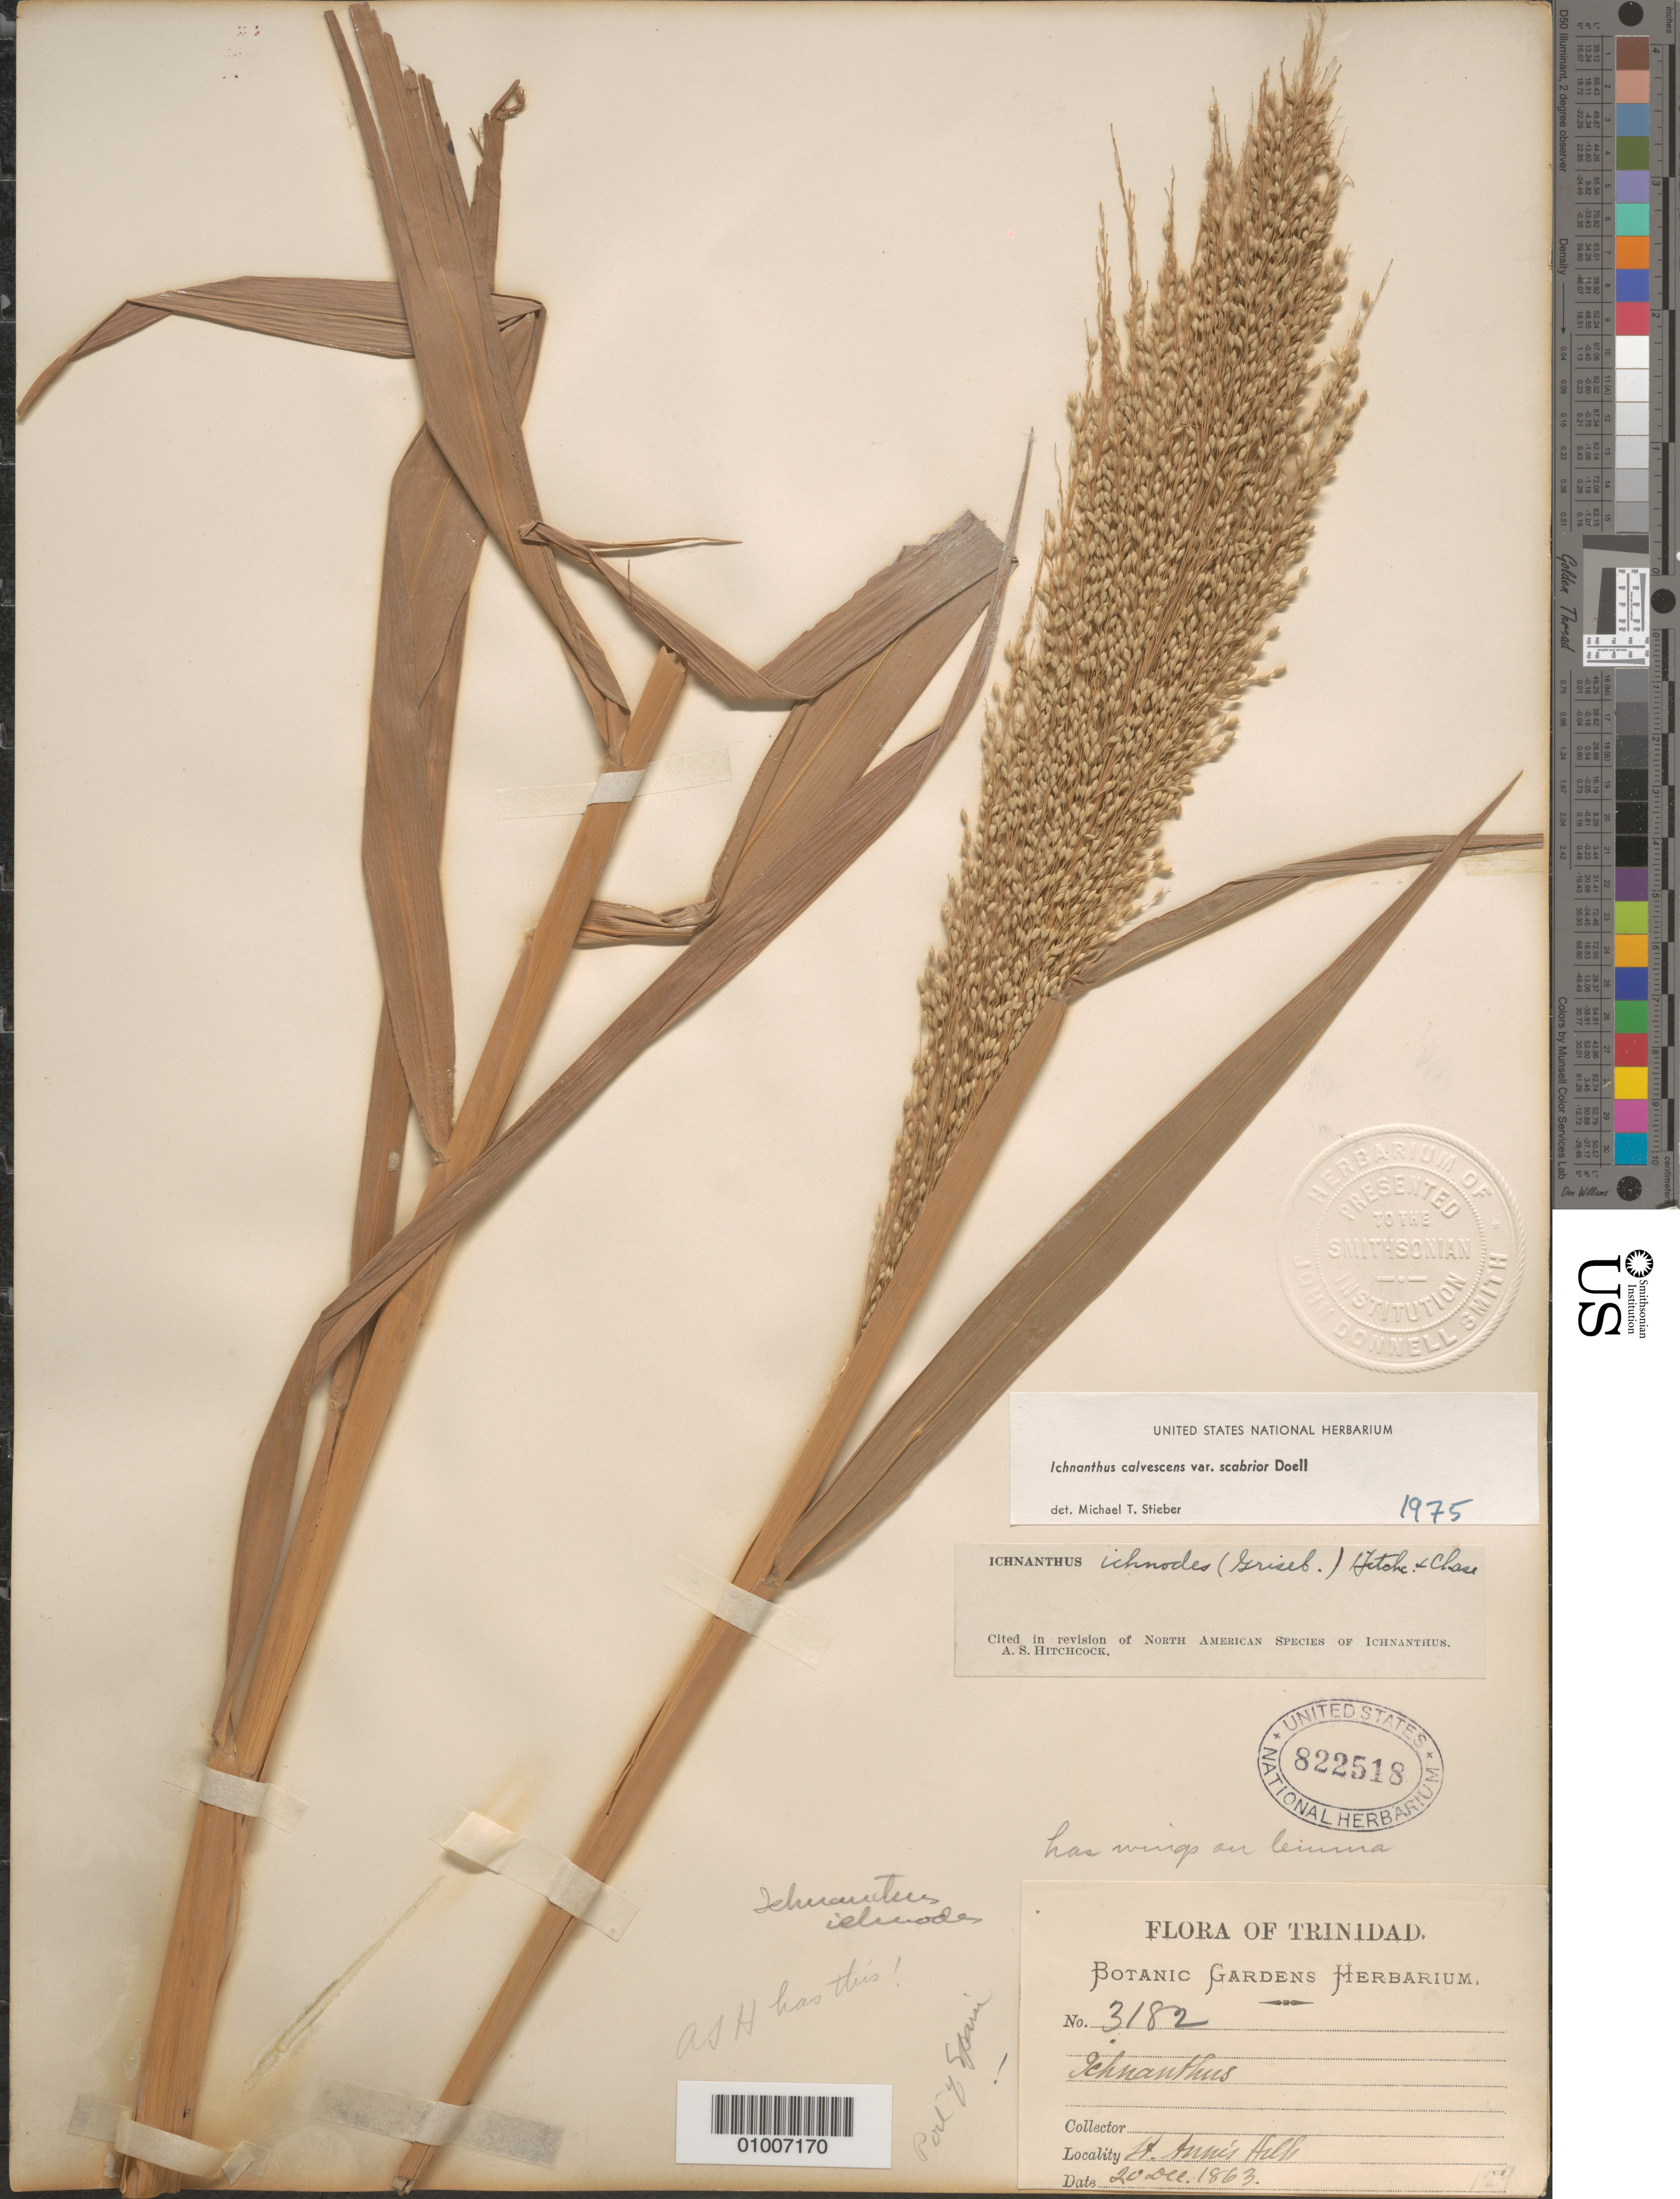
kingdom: Plantae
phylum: Tracheophyta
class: Liliopsida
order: Poales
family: Poaceae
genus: Ichnanthus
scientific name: Ichnanthus calvescens var. scabrior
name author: Döll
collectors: Botanic Gardens Herbarium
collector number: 3182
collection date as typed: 20 Dec 1863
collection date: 1863-12-20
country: Trinidad and Tobago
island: Trinidad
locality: St. Anne's Hills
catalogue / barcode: US 822518